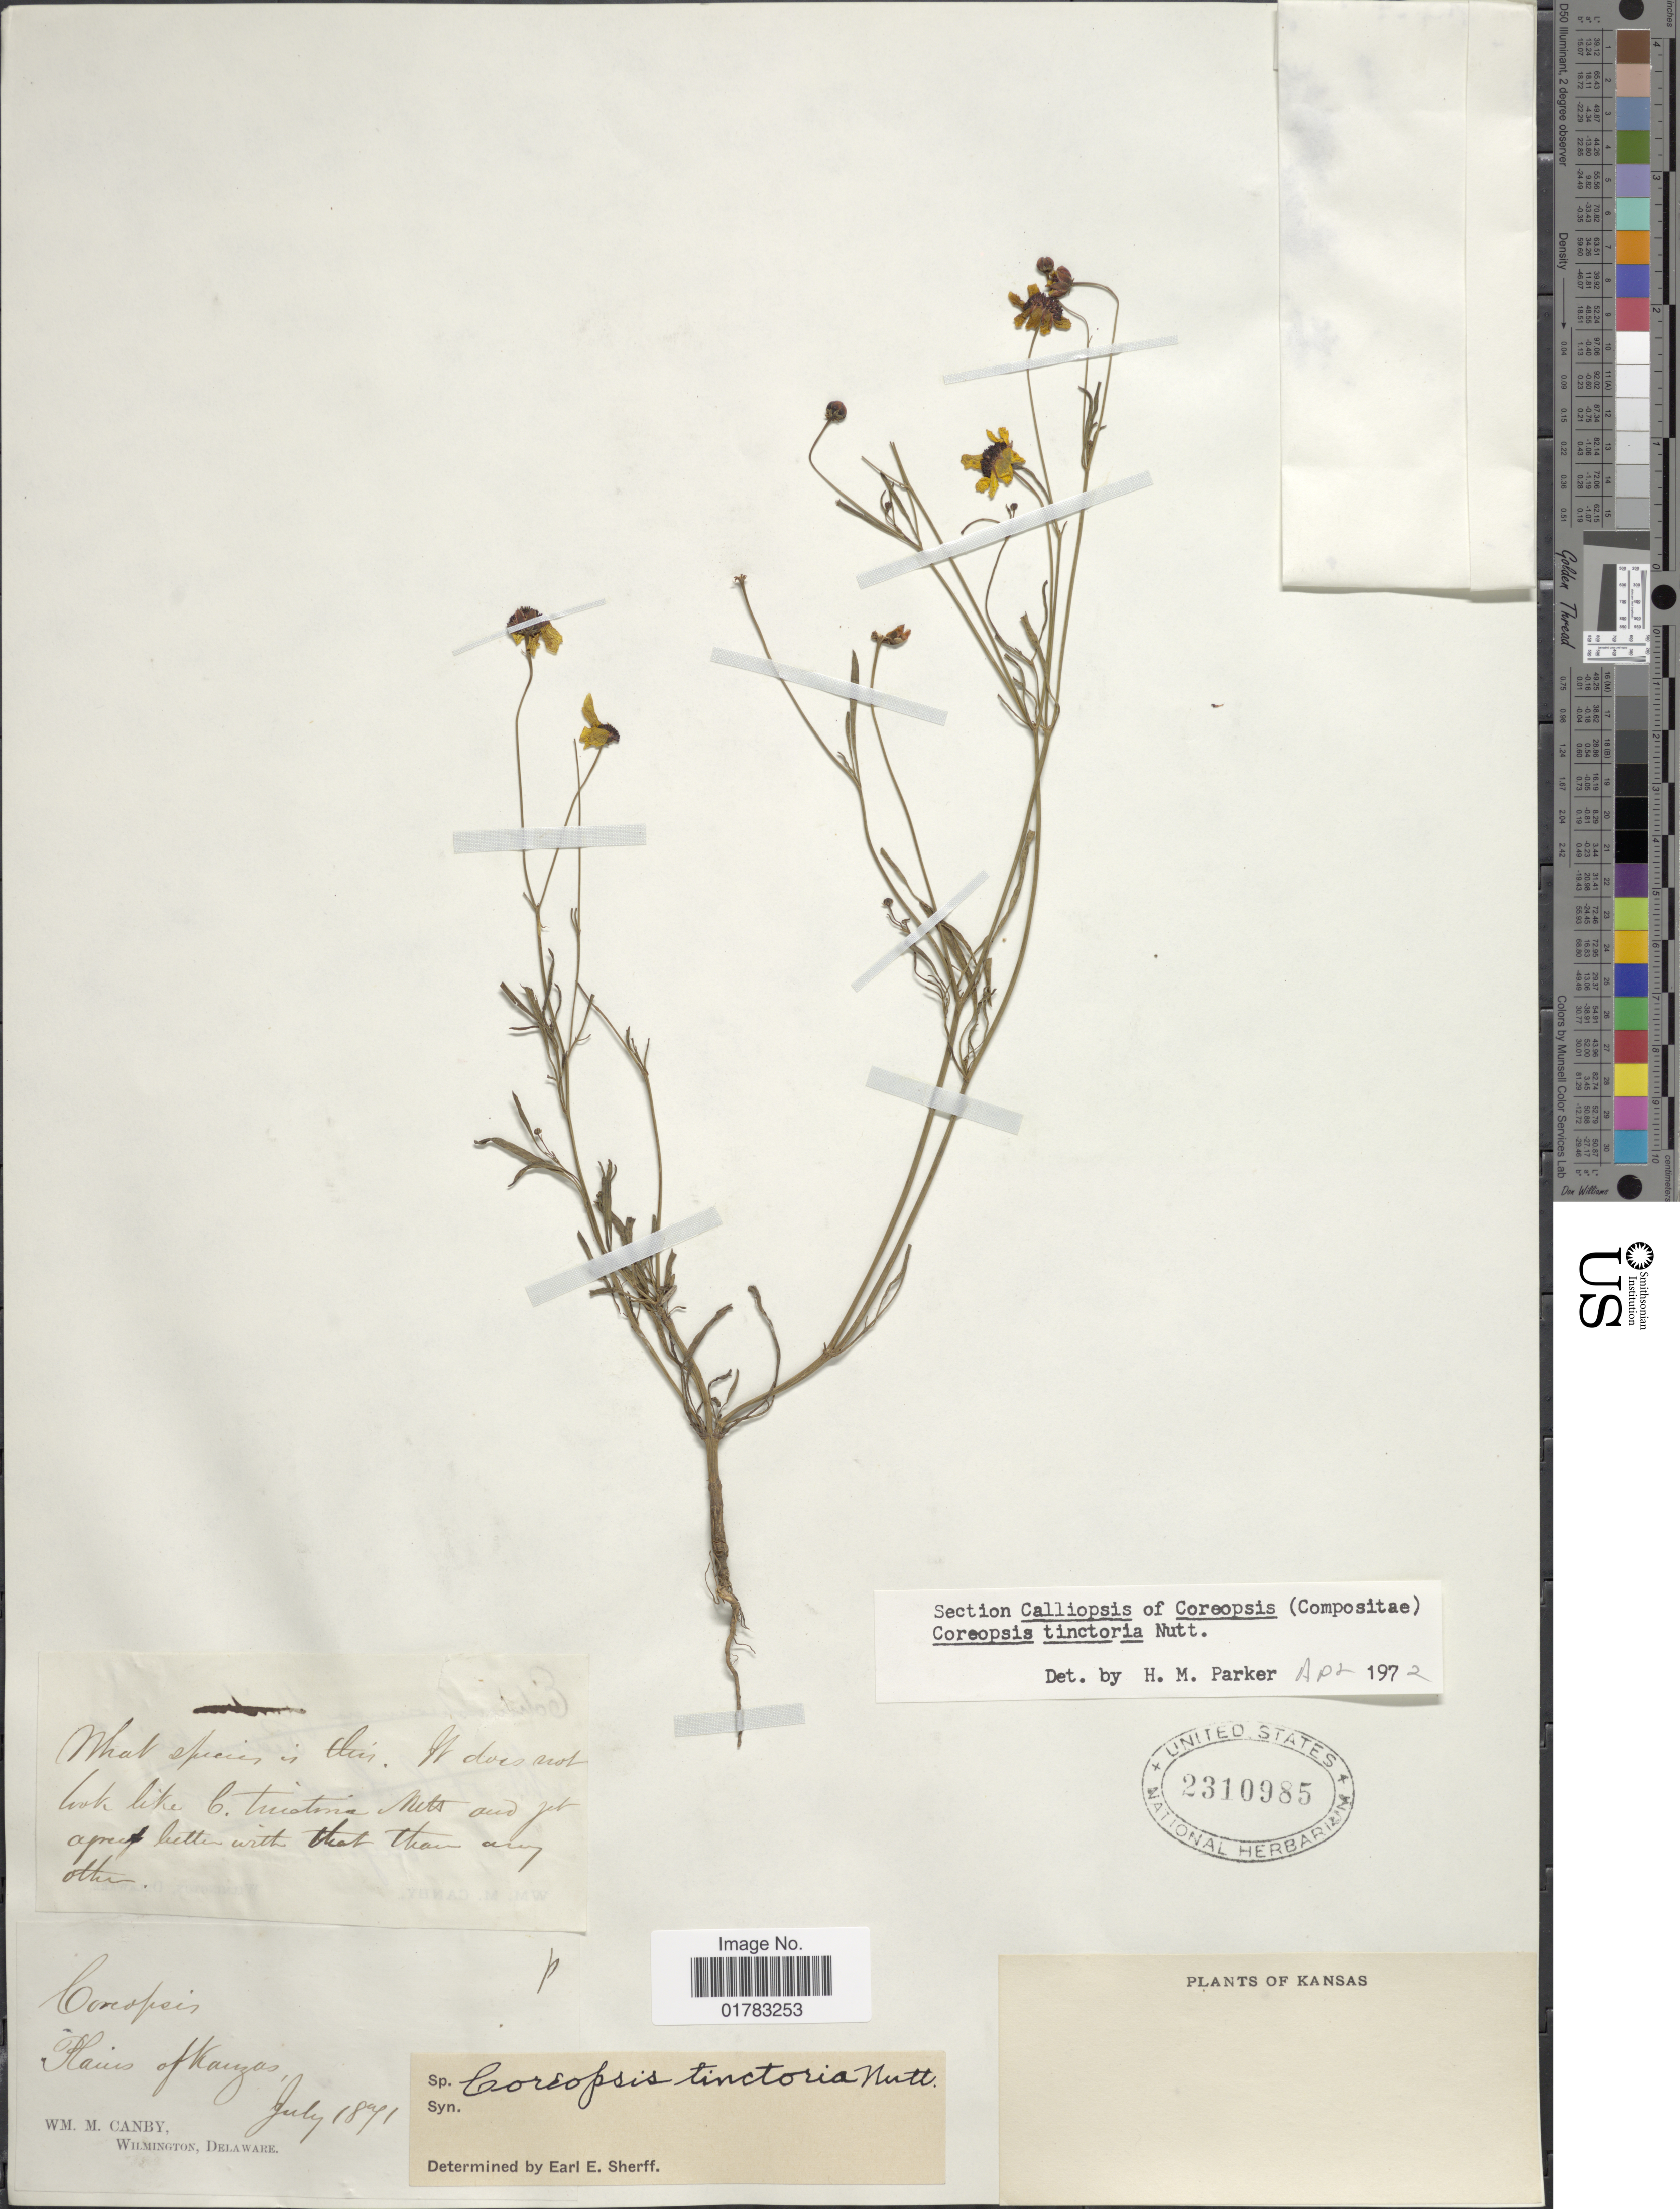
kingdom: Plantae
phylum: Tracheophyta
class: Magnoliopsida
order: Asterales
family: Asteraceae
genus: Coreopsis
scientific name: Coreopsis tinctoria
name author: Nutt.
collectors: W. M. Canby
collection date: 1871-07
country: United States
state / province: Kansas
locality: Plains of Kansas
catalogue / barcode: US 2310985